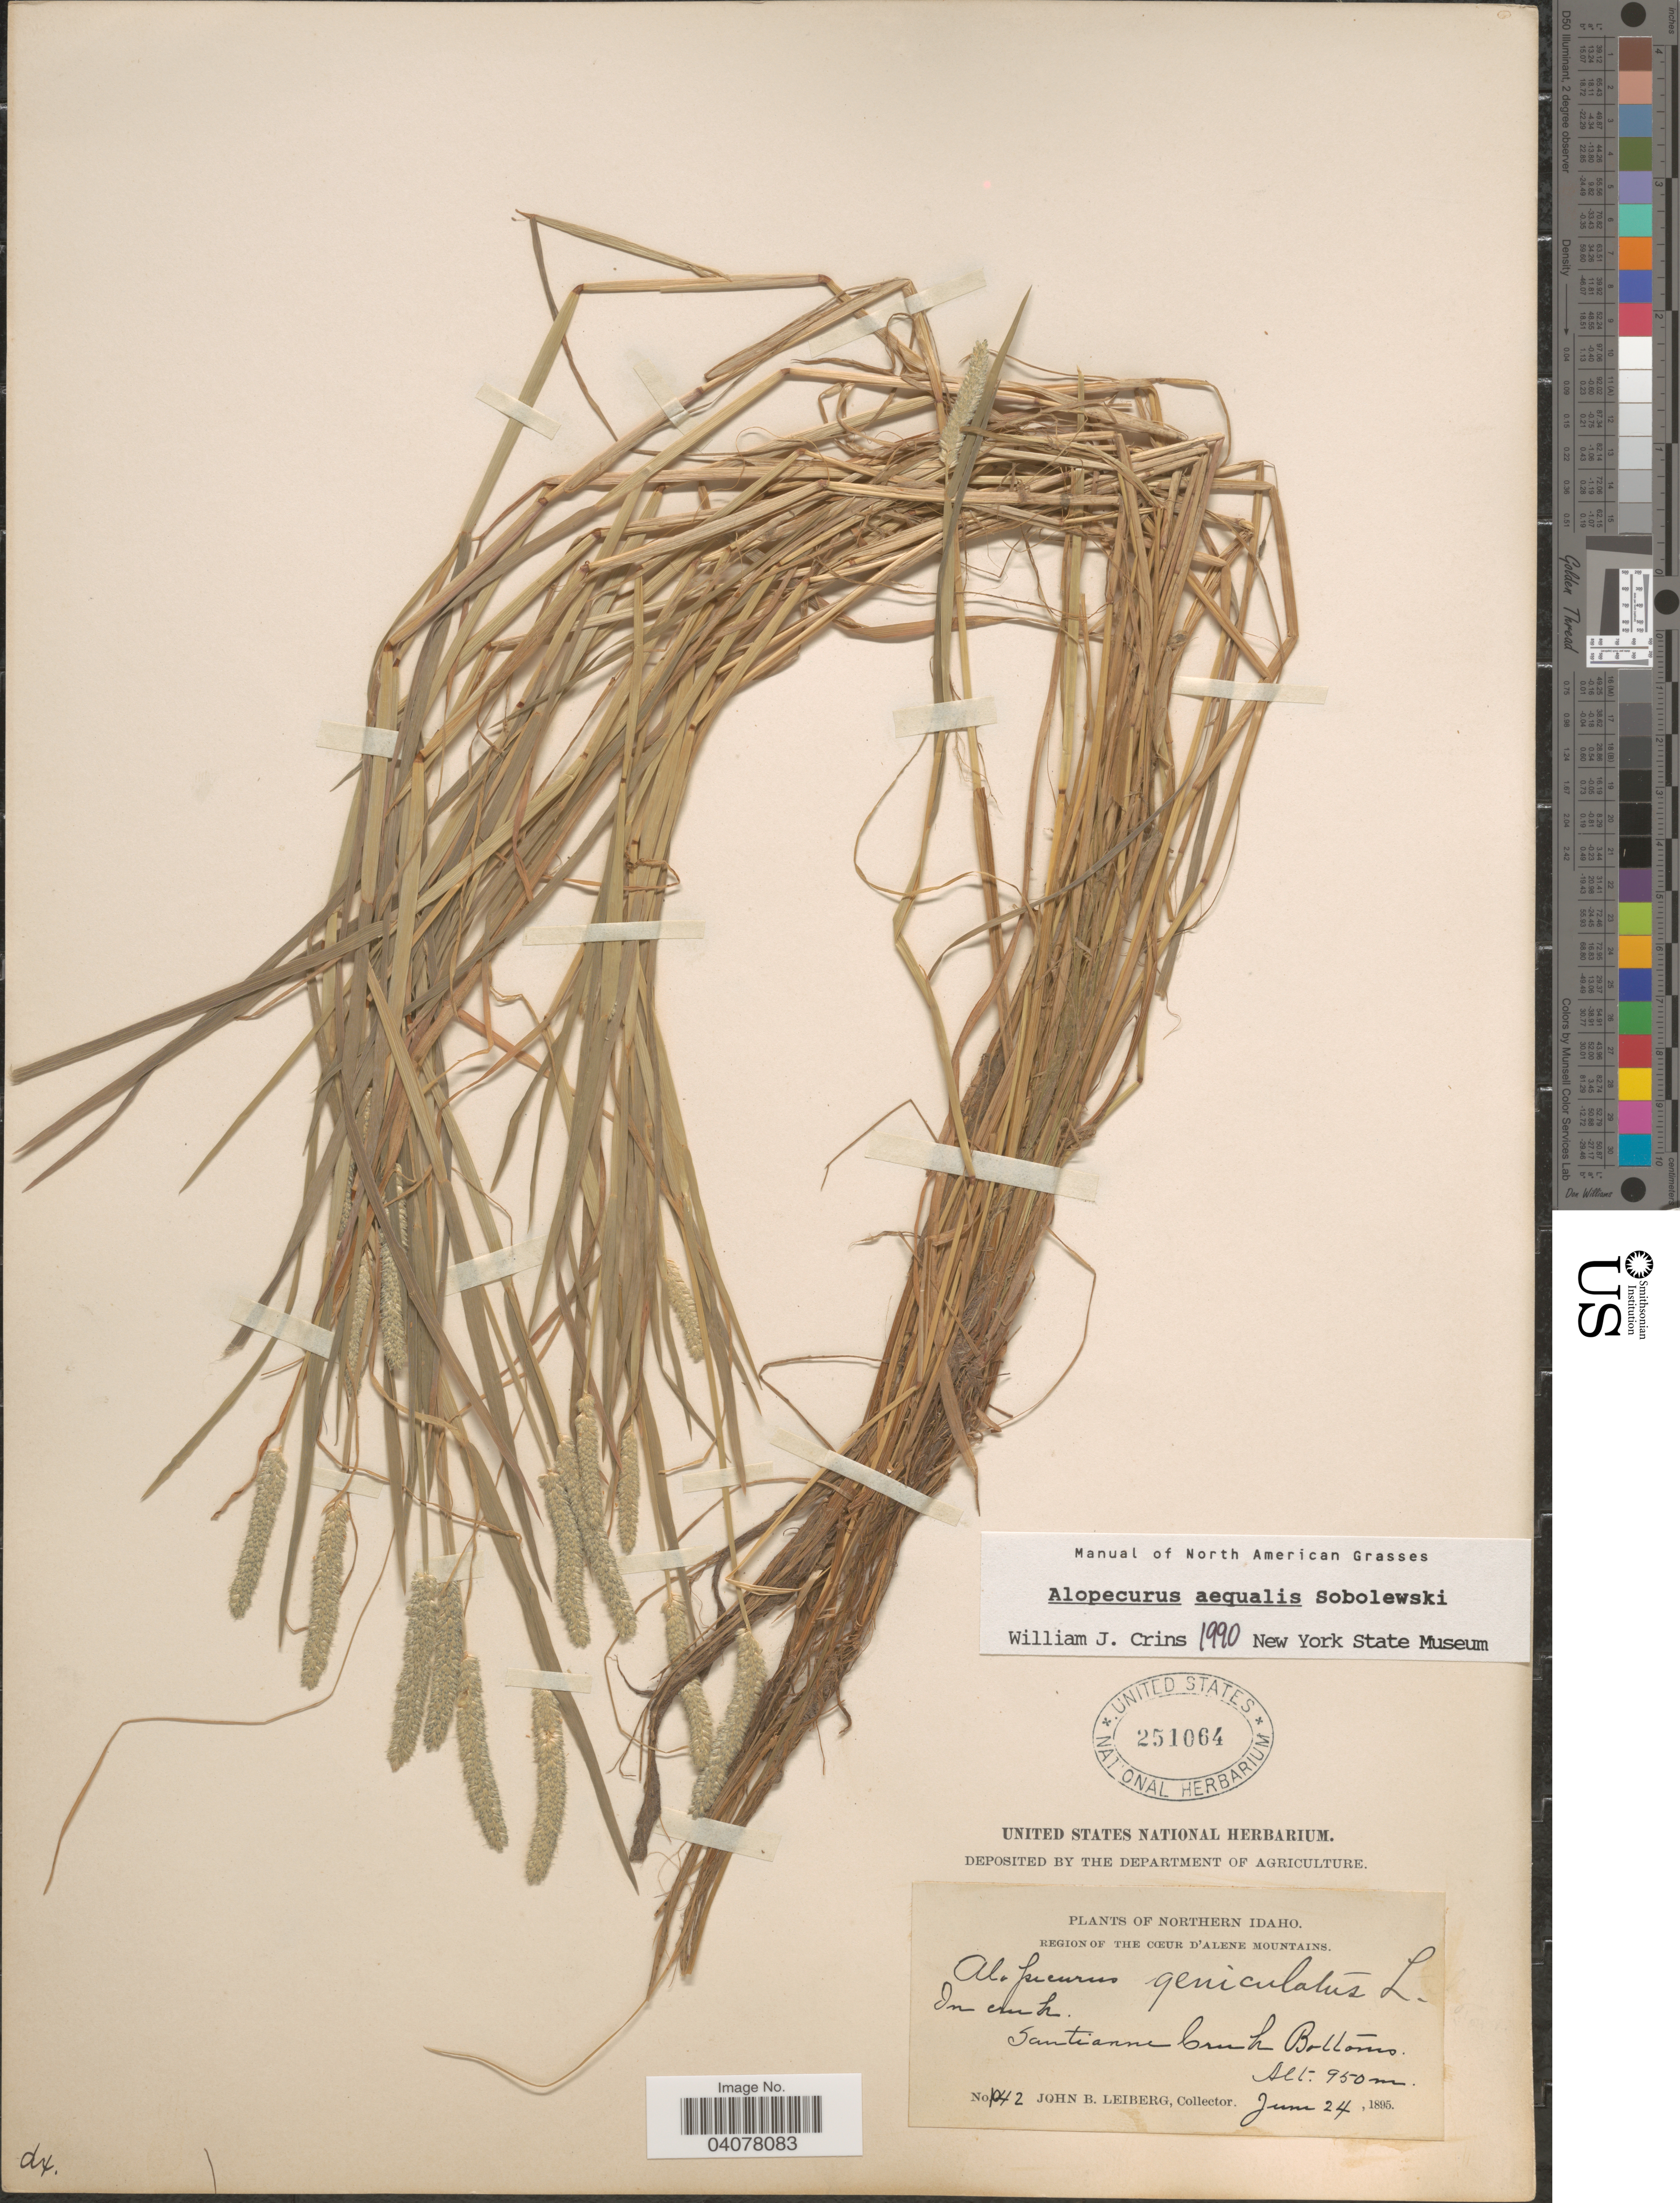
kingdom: Plantae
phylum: Tracheophyta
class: Liliopsida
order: Poales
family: Poaceae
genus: Alopecurus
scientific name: Alopecurus aequalis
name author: Sobol.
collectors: J. B. Leiberg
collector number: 1042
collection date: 1895-06-24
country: United States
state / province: Idaho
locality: Northern Idaho. Region of The Cœur D'Alene Mountains. In creek. Santianne Creek Bottoms.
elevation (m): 950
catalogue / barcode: US 251064